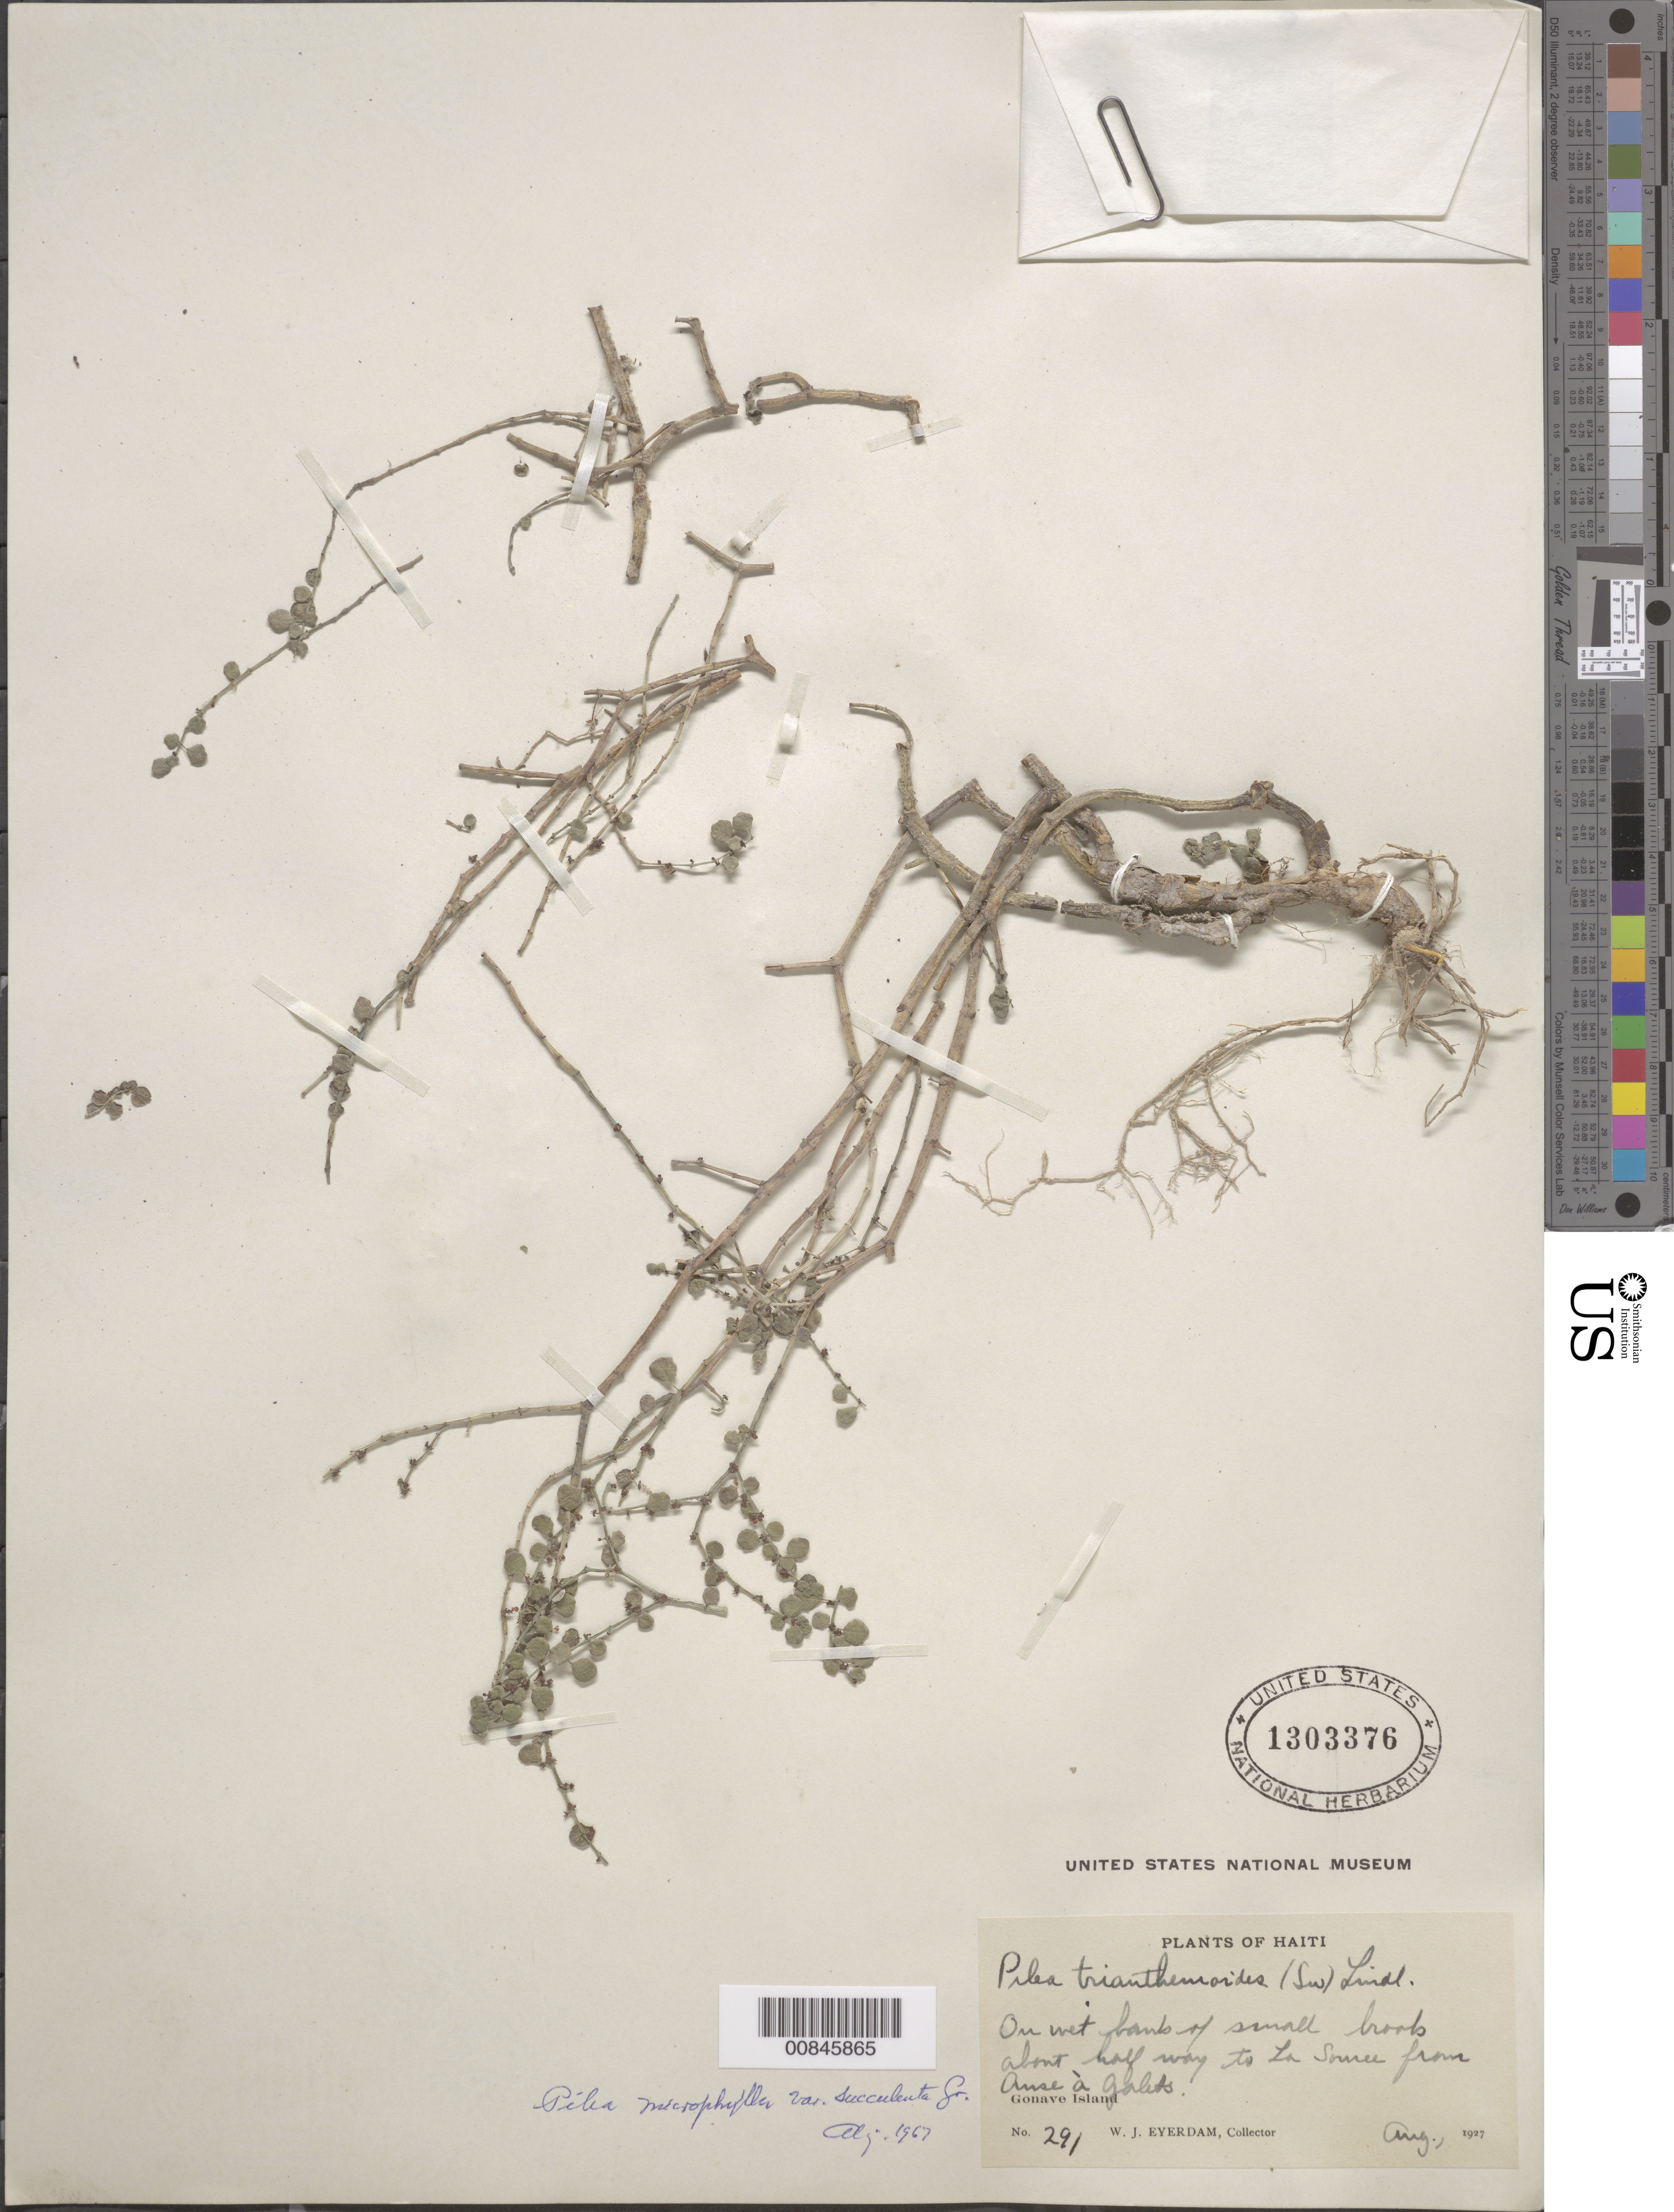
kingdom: Plantae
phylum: Tracheophyta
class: Magnoliopsida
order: Rosales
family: Urticaceae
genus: Pilea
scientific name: Pilea microphylla var. succulenta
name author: Griseb.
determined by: Liogier, Alain H.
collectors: W. J. Eyerdam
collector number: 291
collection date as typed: Aug 1927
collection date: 1927-08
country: Haiti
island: Gonave I.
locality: Small brook about half way to La Source from Anse à Galette.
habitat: On wet bank of brook.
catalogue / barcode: US 1303376